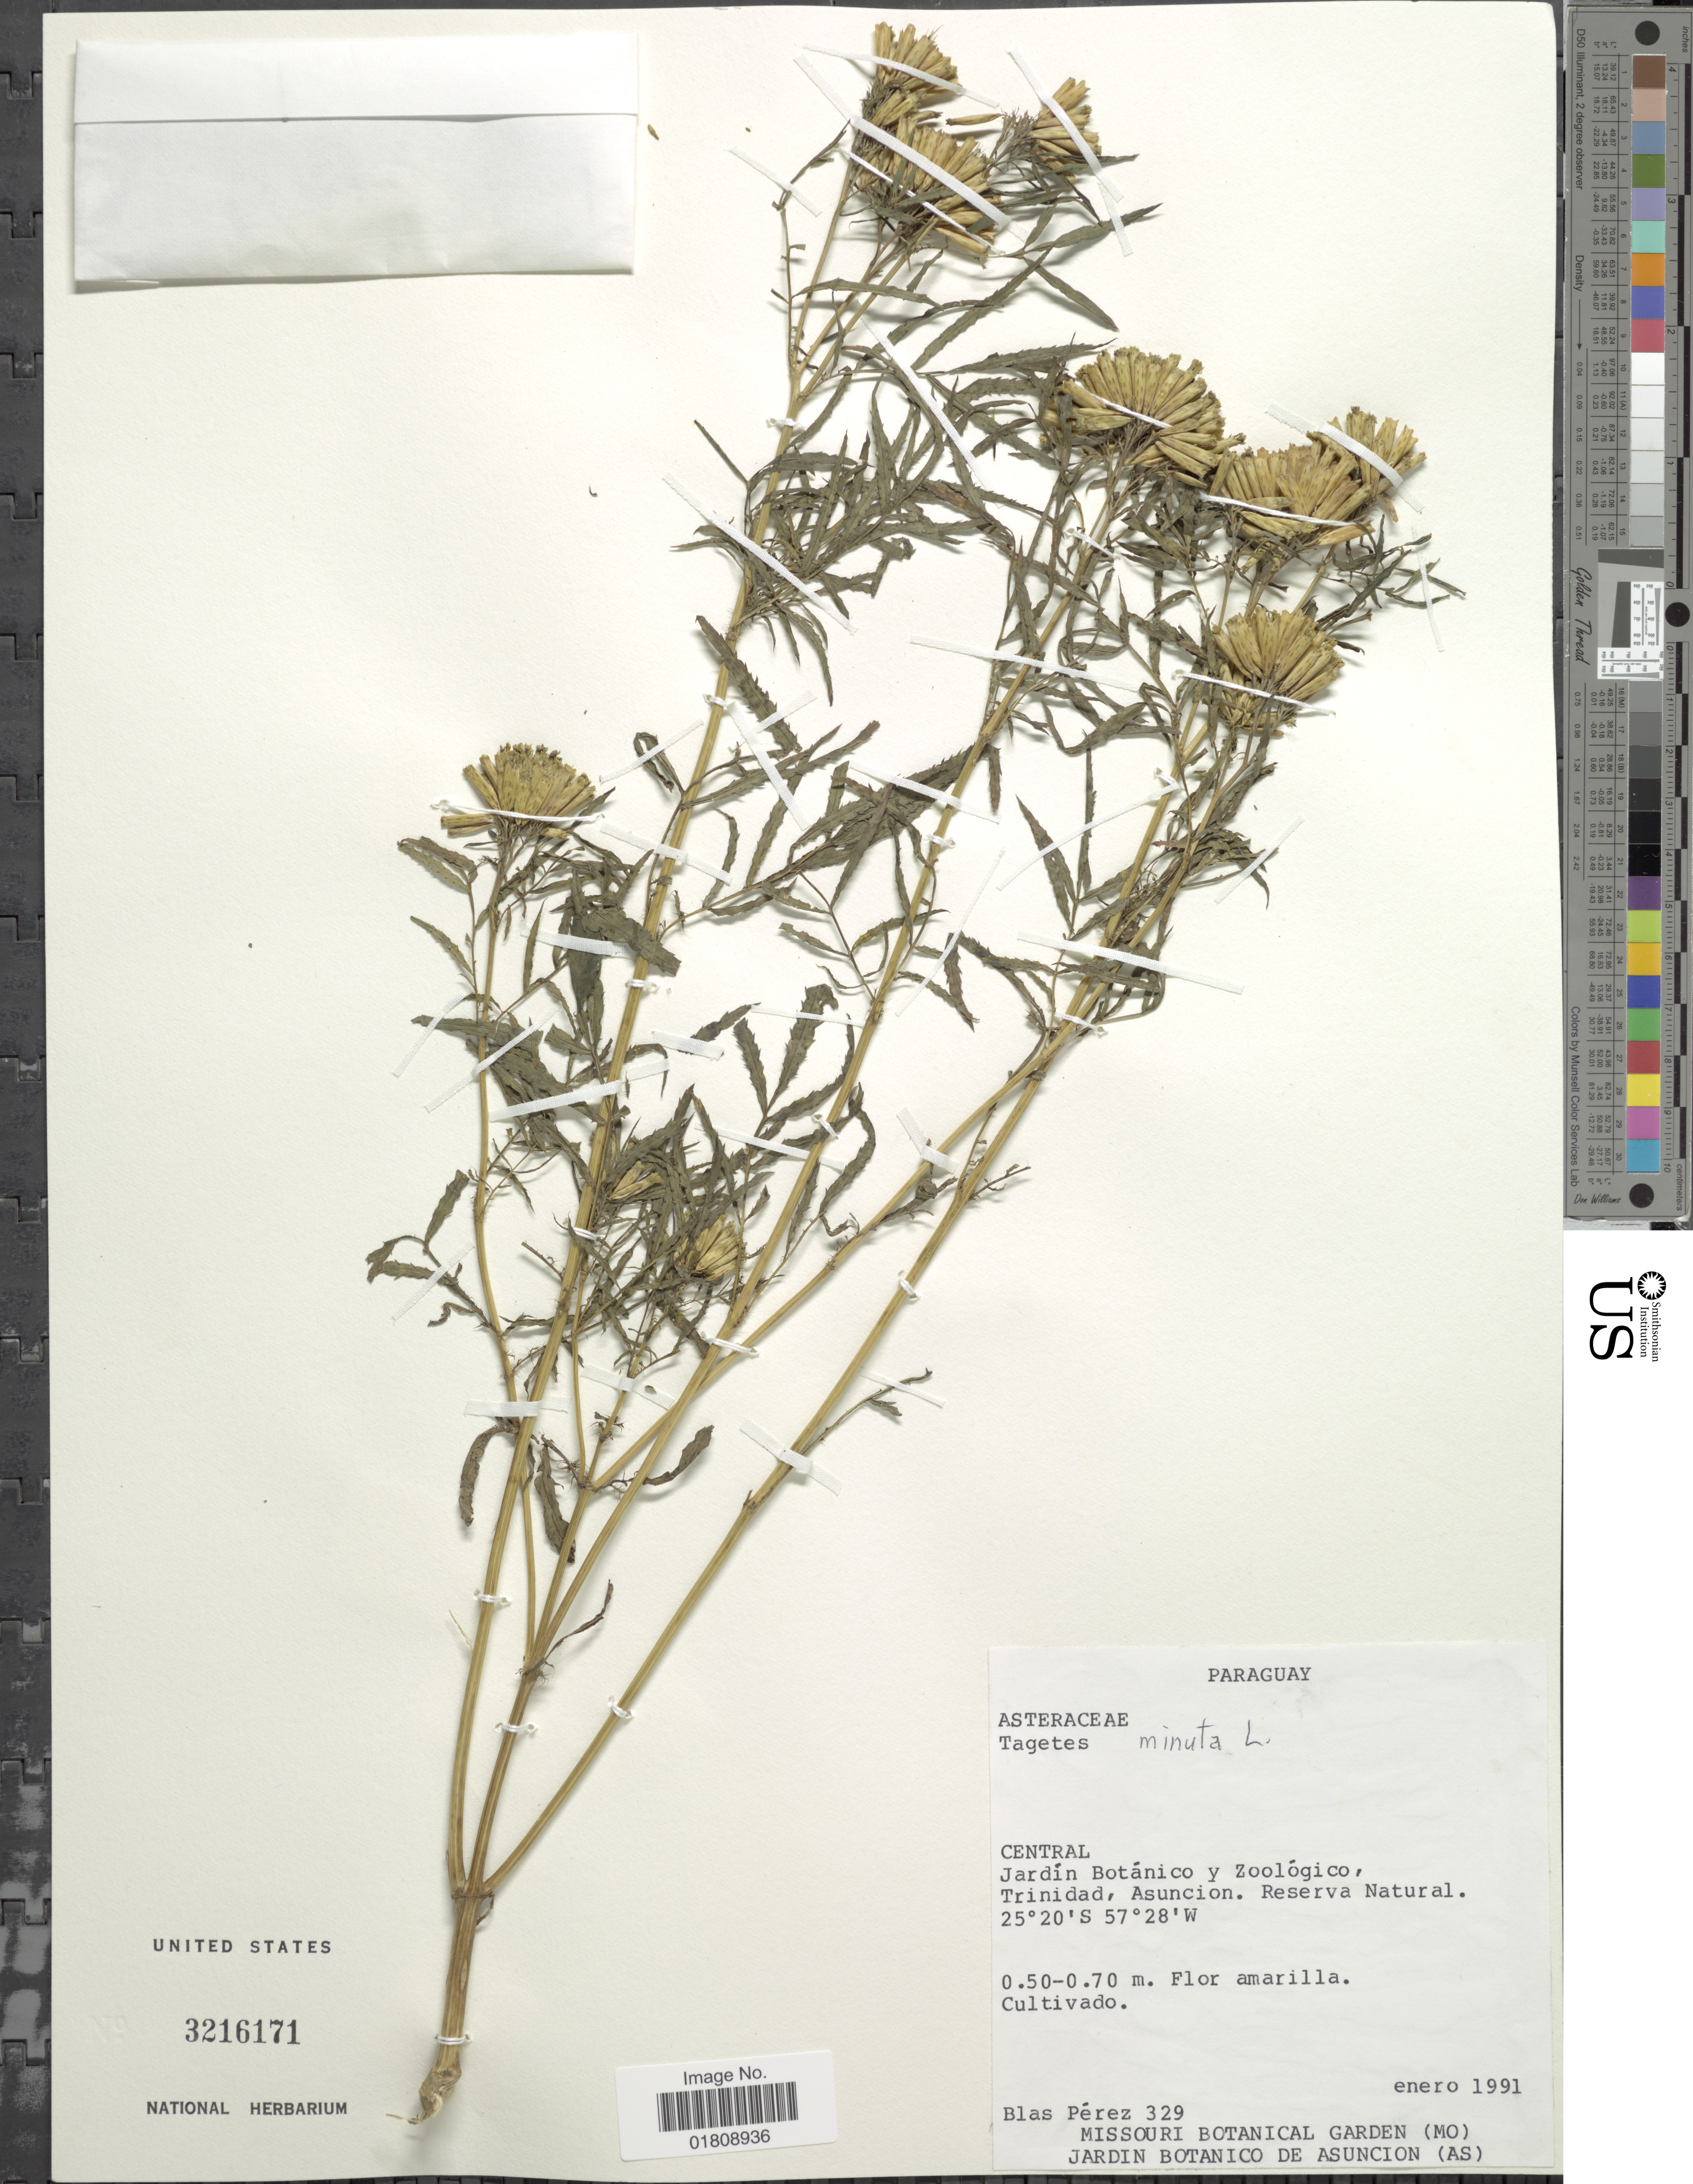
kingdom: Plantae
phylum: Tracheophyta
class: Magnoliopsida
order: Asterales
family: Asteraceae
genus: Tagetes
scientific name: Tagetes minuta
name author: L.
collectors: B. Pérez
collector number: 329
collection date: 1991-01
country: Paraguay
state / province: Central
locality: Jardin Botanico Zoologico, Trinidad, Asuncion, Reserva Natural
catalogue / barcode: US 3216171